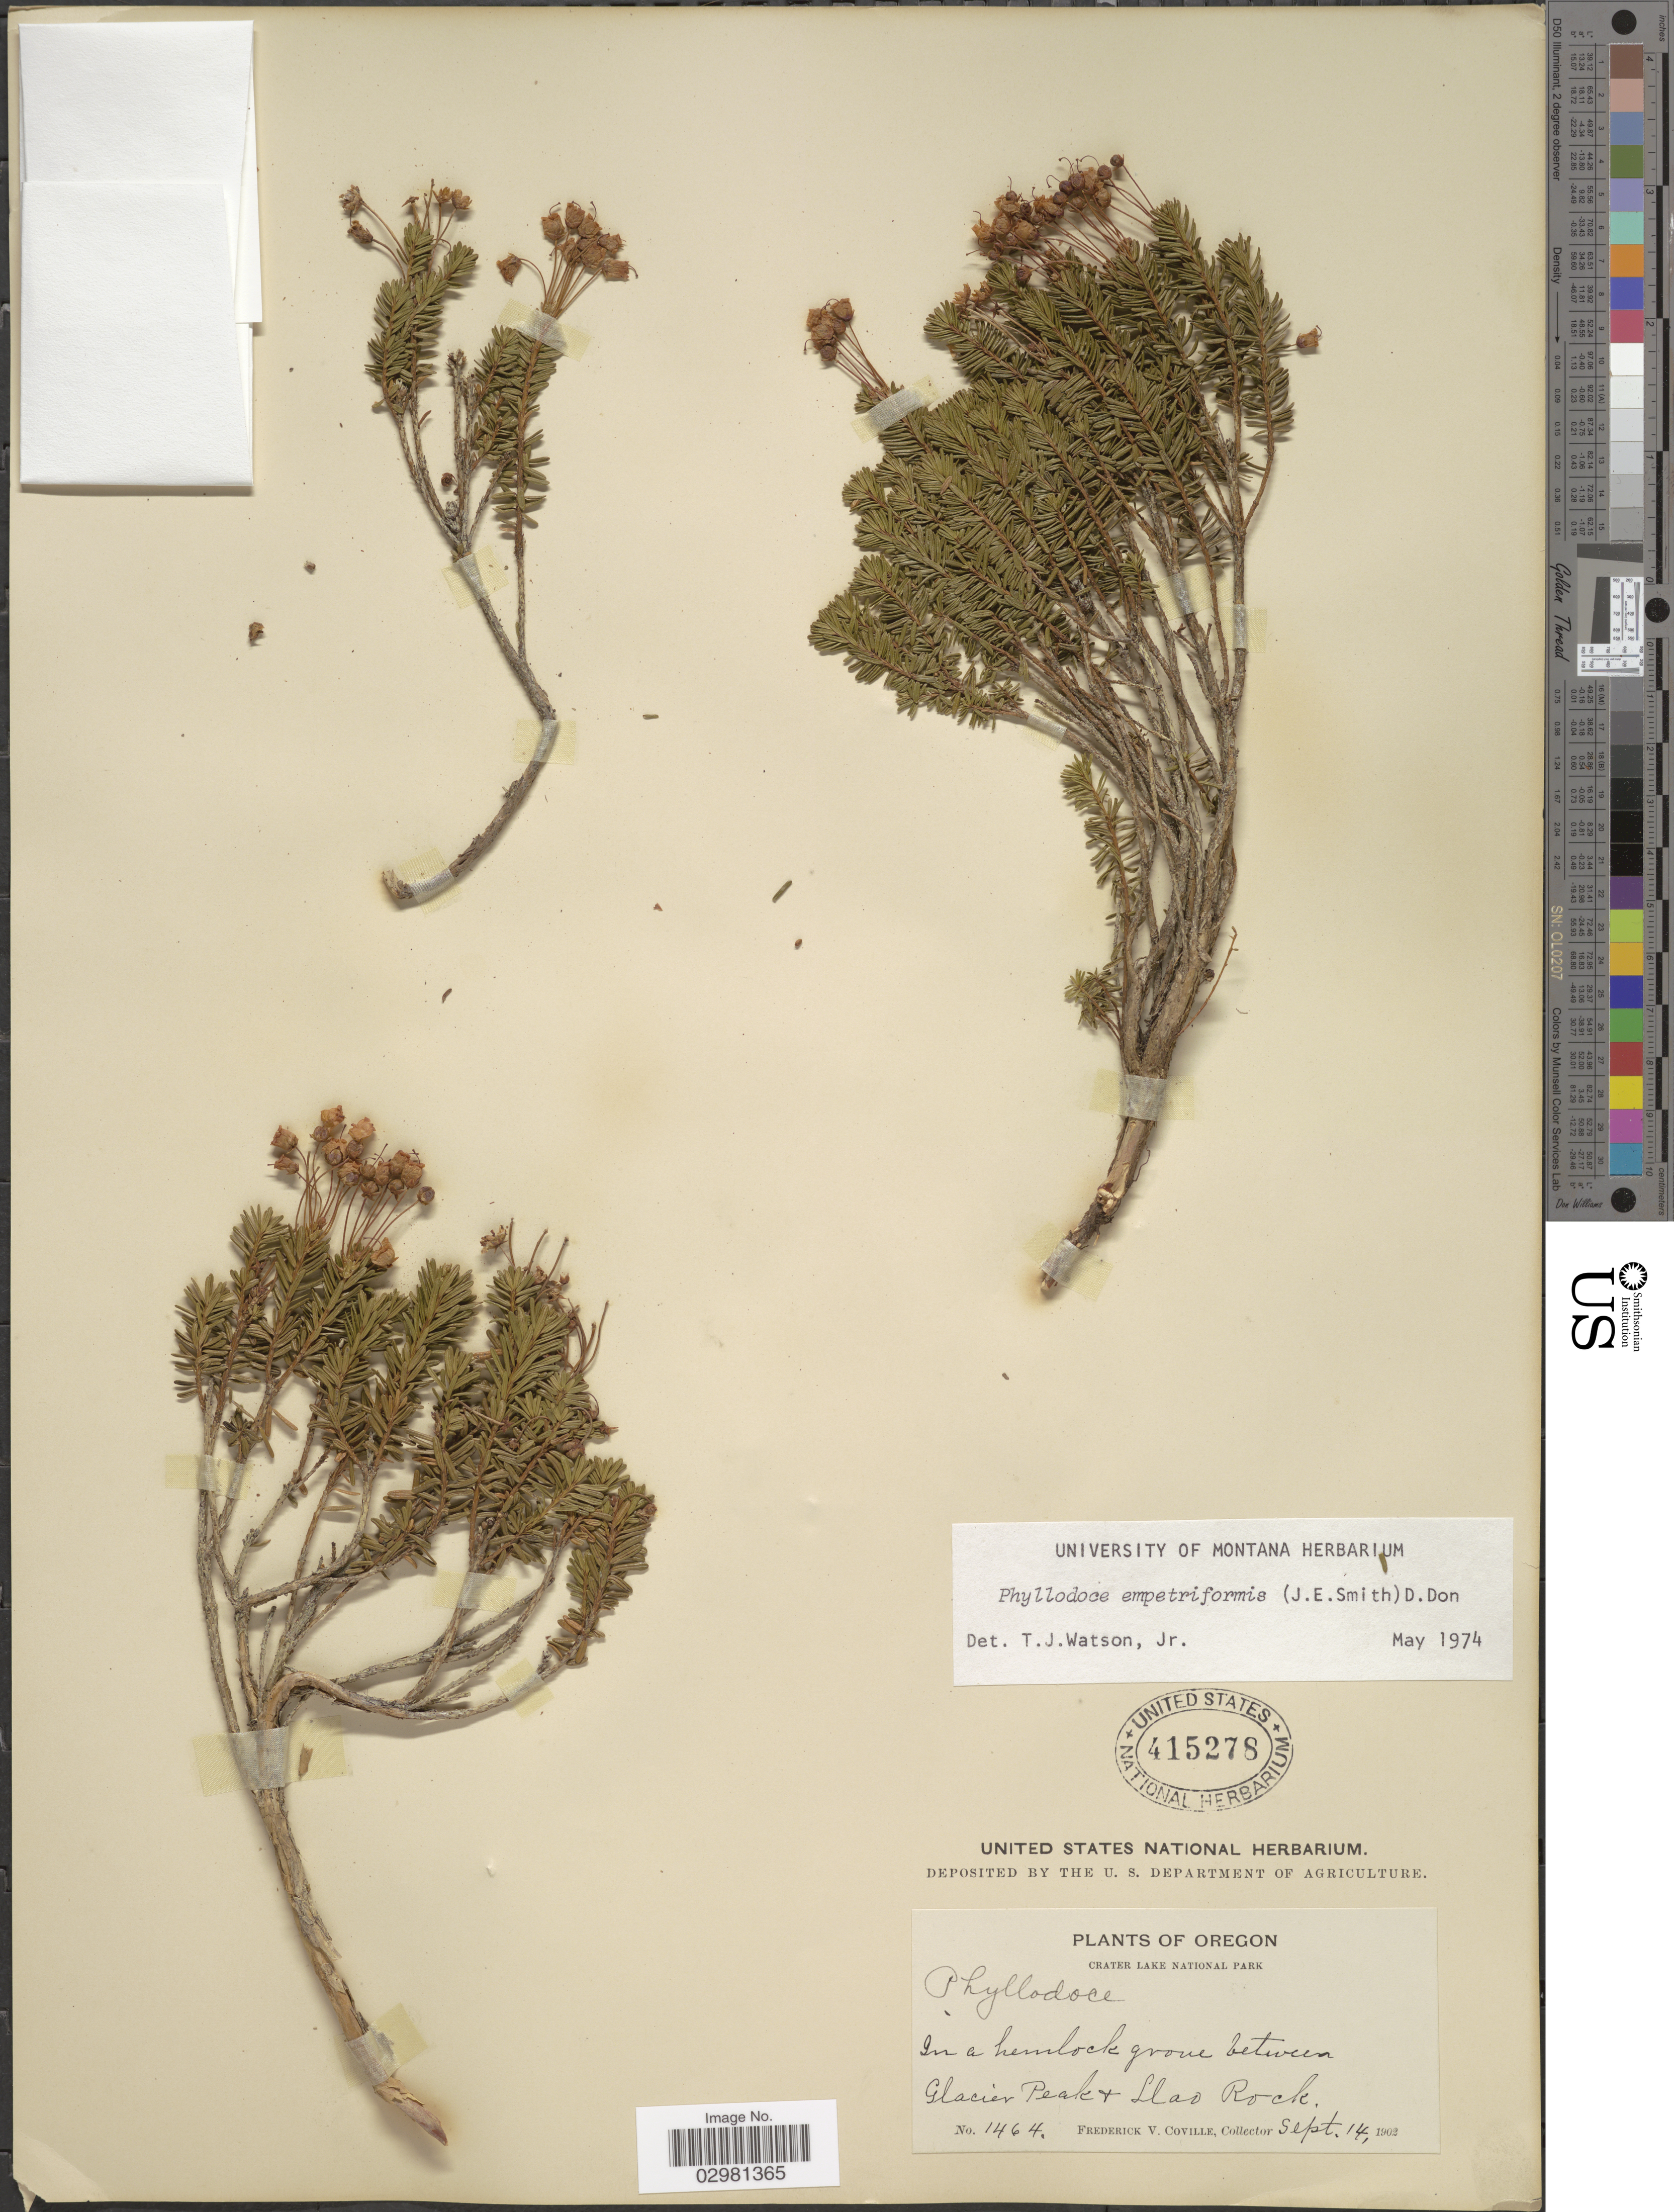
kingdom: Plantae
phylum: Tracheophyta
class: Magnoliopsida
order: Ericales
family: Ericaceae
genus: Phyllodoce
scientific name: Phyllodoce empetiformis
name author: (Small) D. Don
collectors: F. V. Coville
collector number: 1464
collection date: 1902-09-14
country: United States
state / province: Oregon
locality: Crater Lake National Park, In a hemlock grove between Glacier Peak & Llao Rock.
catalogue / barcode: US 415278